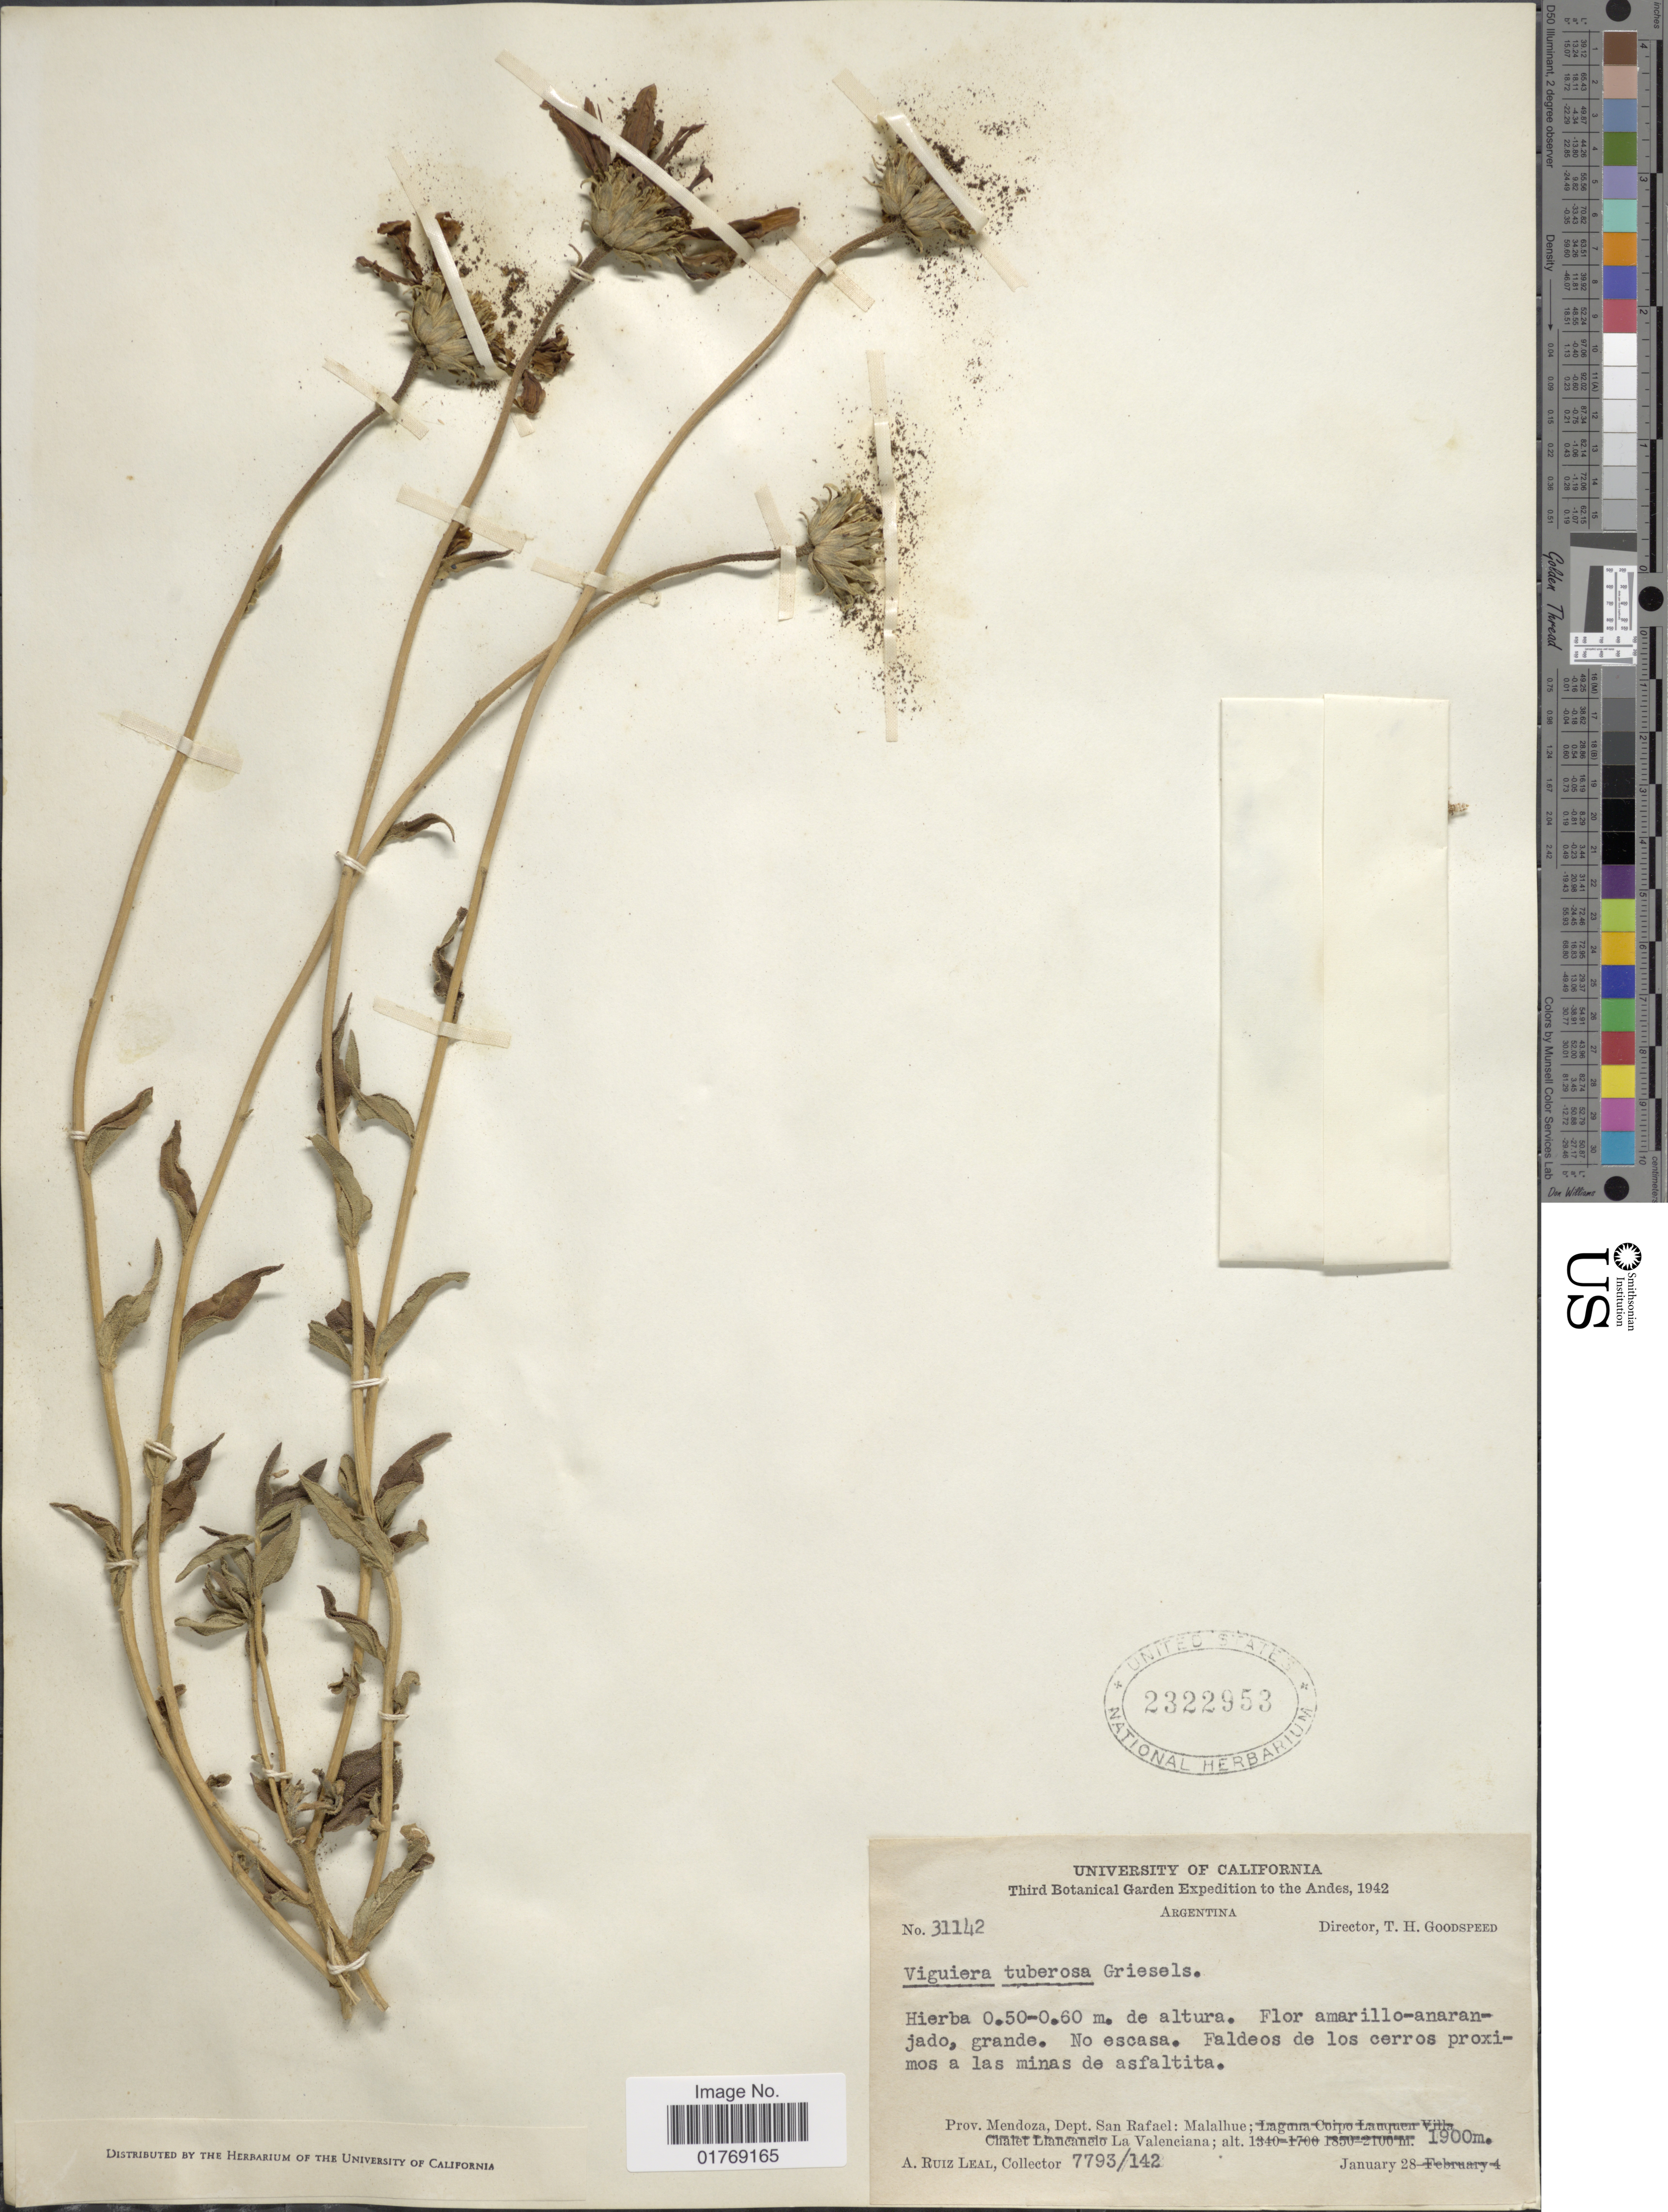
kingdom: Plantae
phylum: Tracheophyta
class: Magnoliopsida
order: Asterales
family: Asteraceae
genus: Viguiera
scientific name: Viguiera tuberosa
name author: Griseb.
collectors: A. R. Leal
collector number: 7793/142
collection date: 1942-01-28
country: Argentina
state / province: Mendoza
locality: Prov. Mendoza, Dept. San Rafael: Malalhue; La Valenciana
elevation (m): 1900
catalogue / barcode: US 2322953